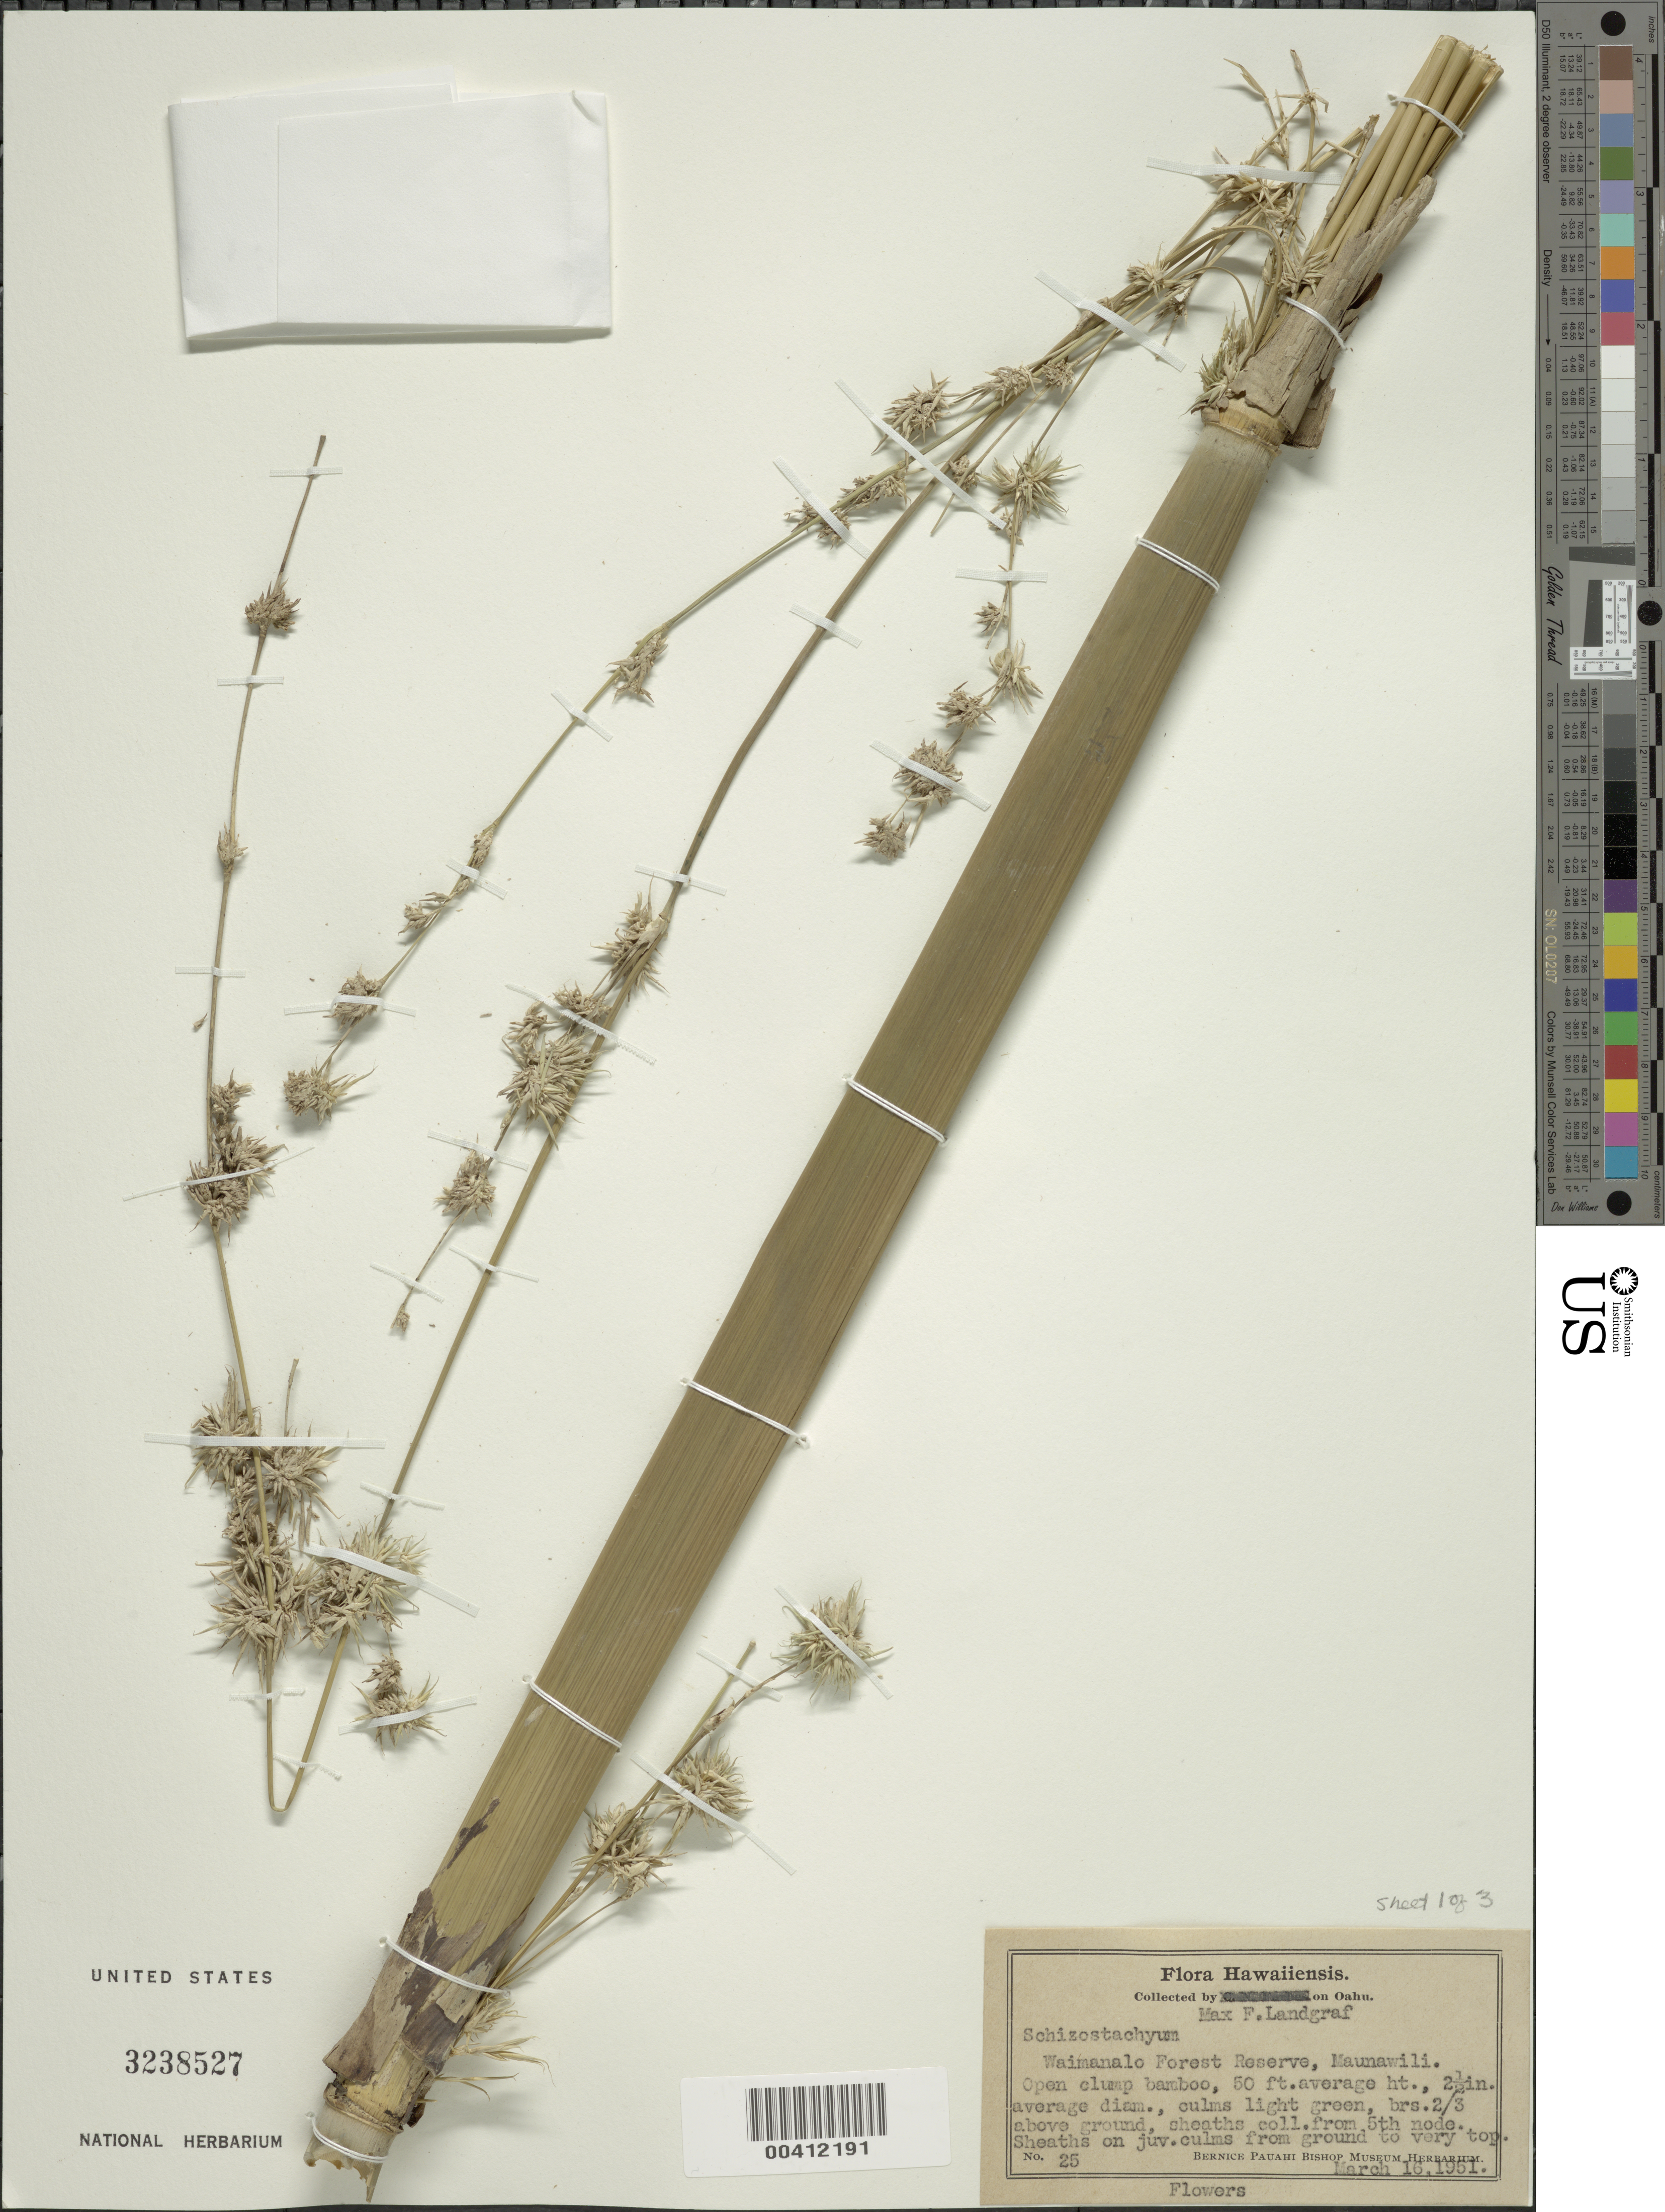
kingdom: Plantae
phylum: Tracheophyta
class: Liliopsida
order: Poales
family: Poaceae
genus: Schizostachyum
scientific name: Schizostachyum sp.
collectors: M. Landgraf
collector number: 25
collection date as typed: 16 Mar 1951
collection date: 1951-03-16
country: United States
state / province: Hawaii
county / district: Honolulu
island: Oahu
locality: Waimanalo forest reserve, maunawili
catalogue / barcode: US 3238527